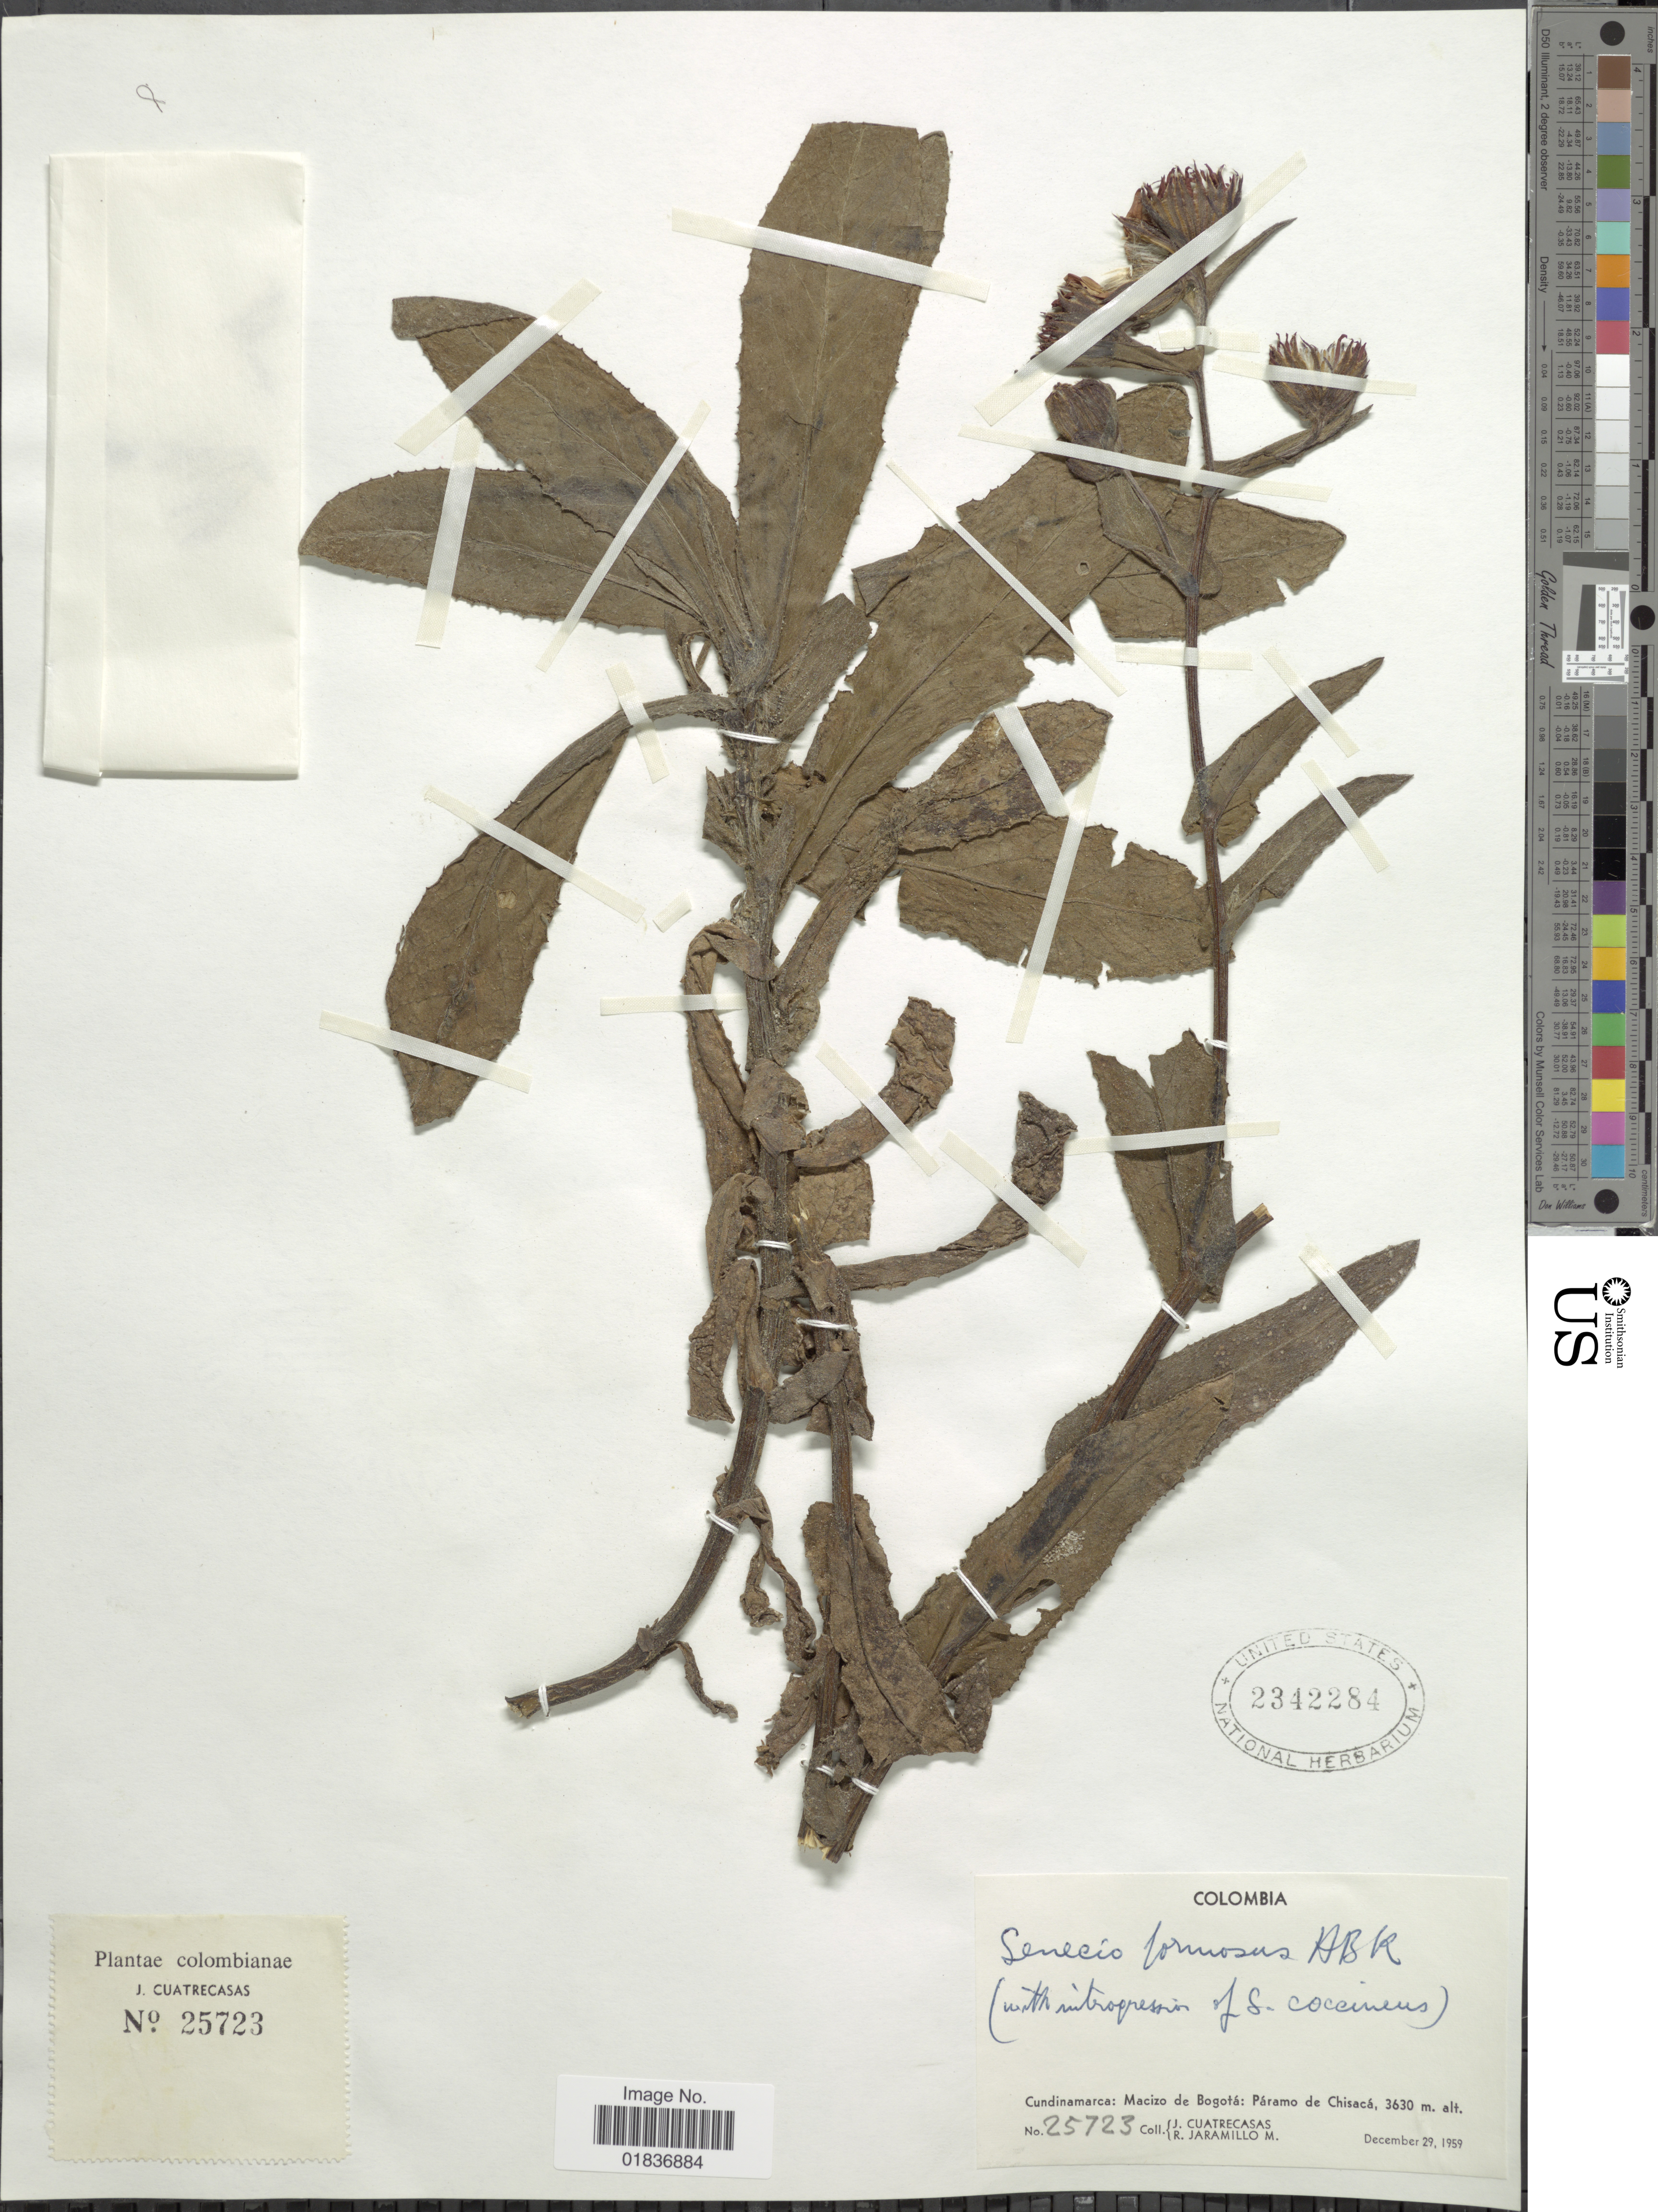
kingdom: Plantae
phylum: Tracheophyta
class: Magnoliopsida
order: Asterales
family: Asteraceae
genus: Senecio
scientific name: Senecio wedglacialis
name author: Cuatrec.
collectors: J. Cuatrecasas & R. Jaramillo M.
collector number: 25723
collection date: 1959-12-29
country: Colombia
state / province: Cundinamarca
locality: Cundinamarca: Macizo de Bogota: Paramo de Chisaca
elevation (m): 3630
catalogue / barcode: US 2342284